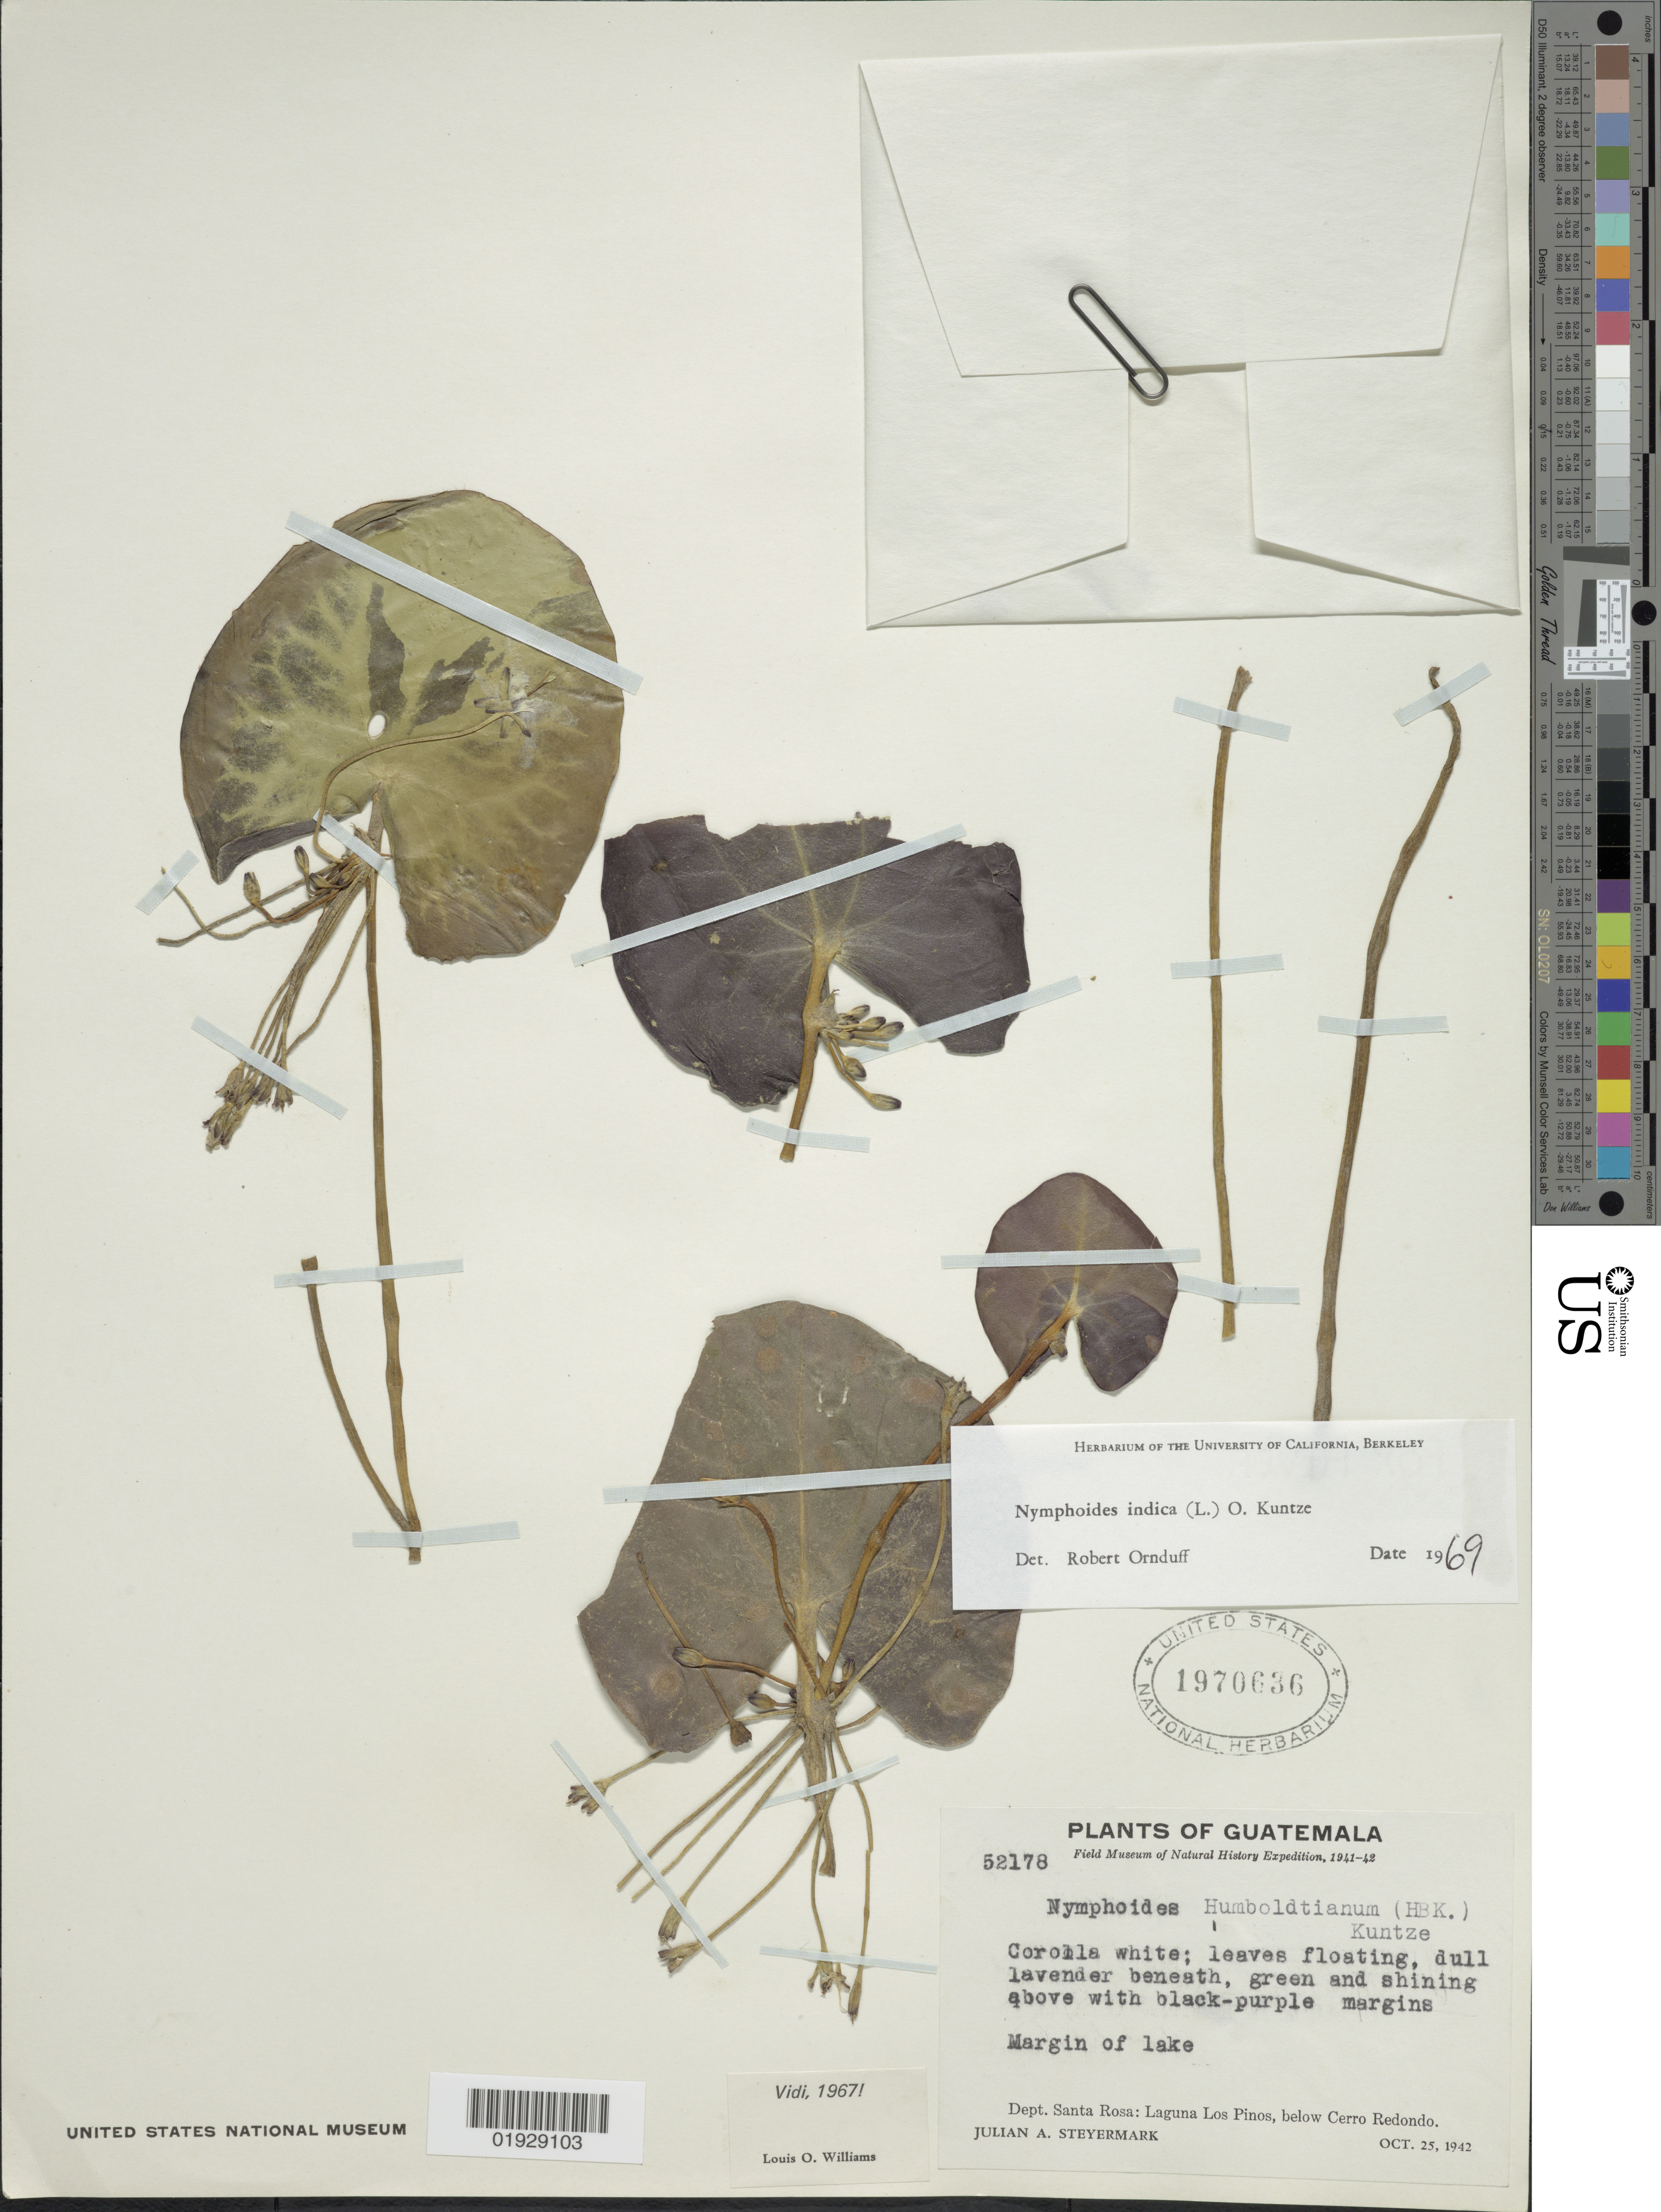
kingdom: Plantae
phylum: Tracheophyta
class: Magnoliopsida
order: Asterales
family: Menyanthaceae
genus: Nymphoides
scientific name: Nymphoides indica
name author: (L.) Kuntze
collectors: J. Steyermark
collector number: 52178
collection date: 1942-10-25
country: Guatemala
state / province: Santa Rosa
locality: Margin of lake. Dept. Santa Rosa: Laguna Los Pinos, below Cerro Redondo.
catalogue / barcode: US 1970636